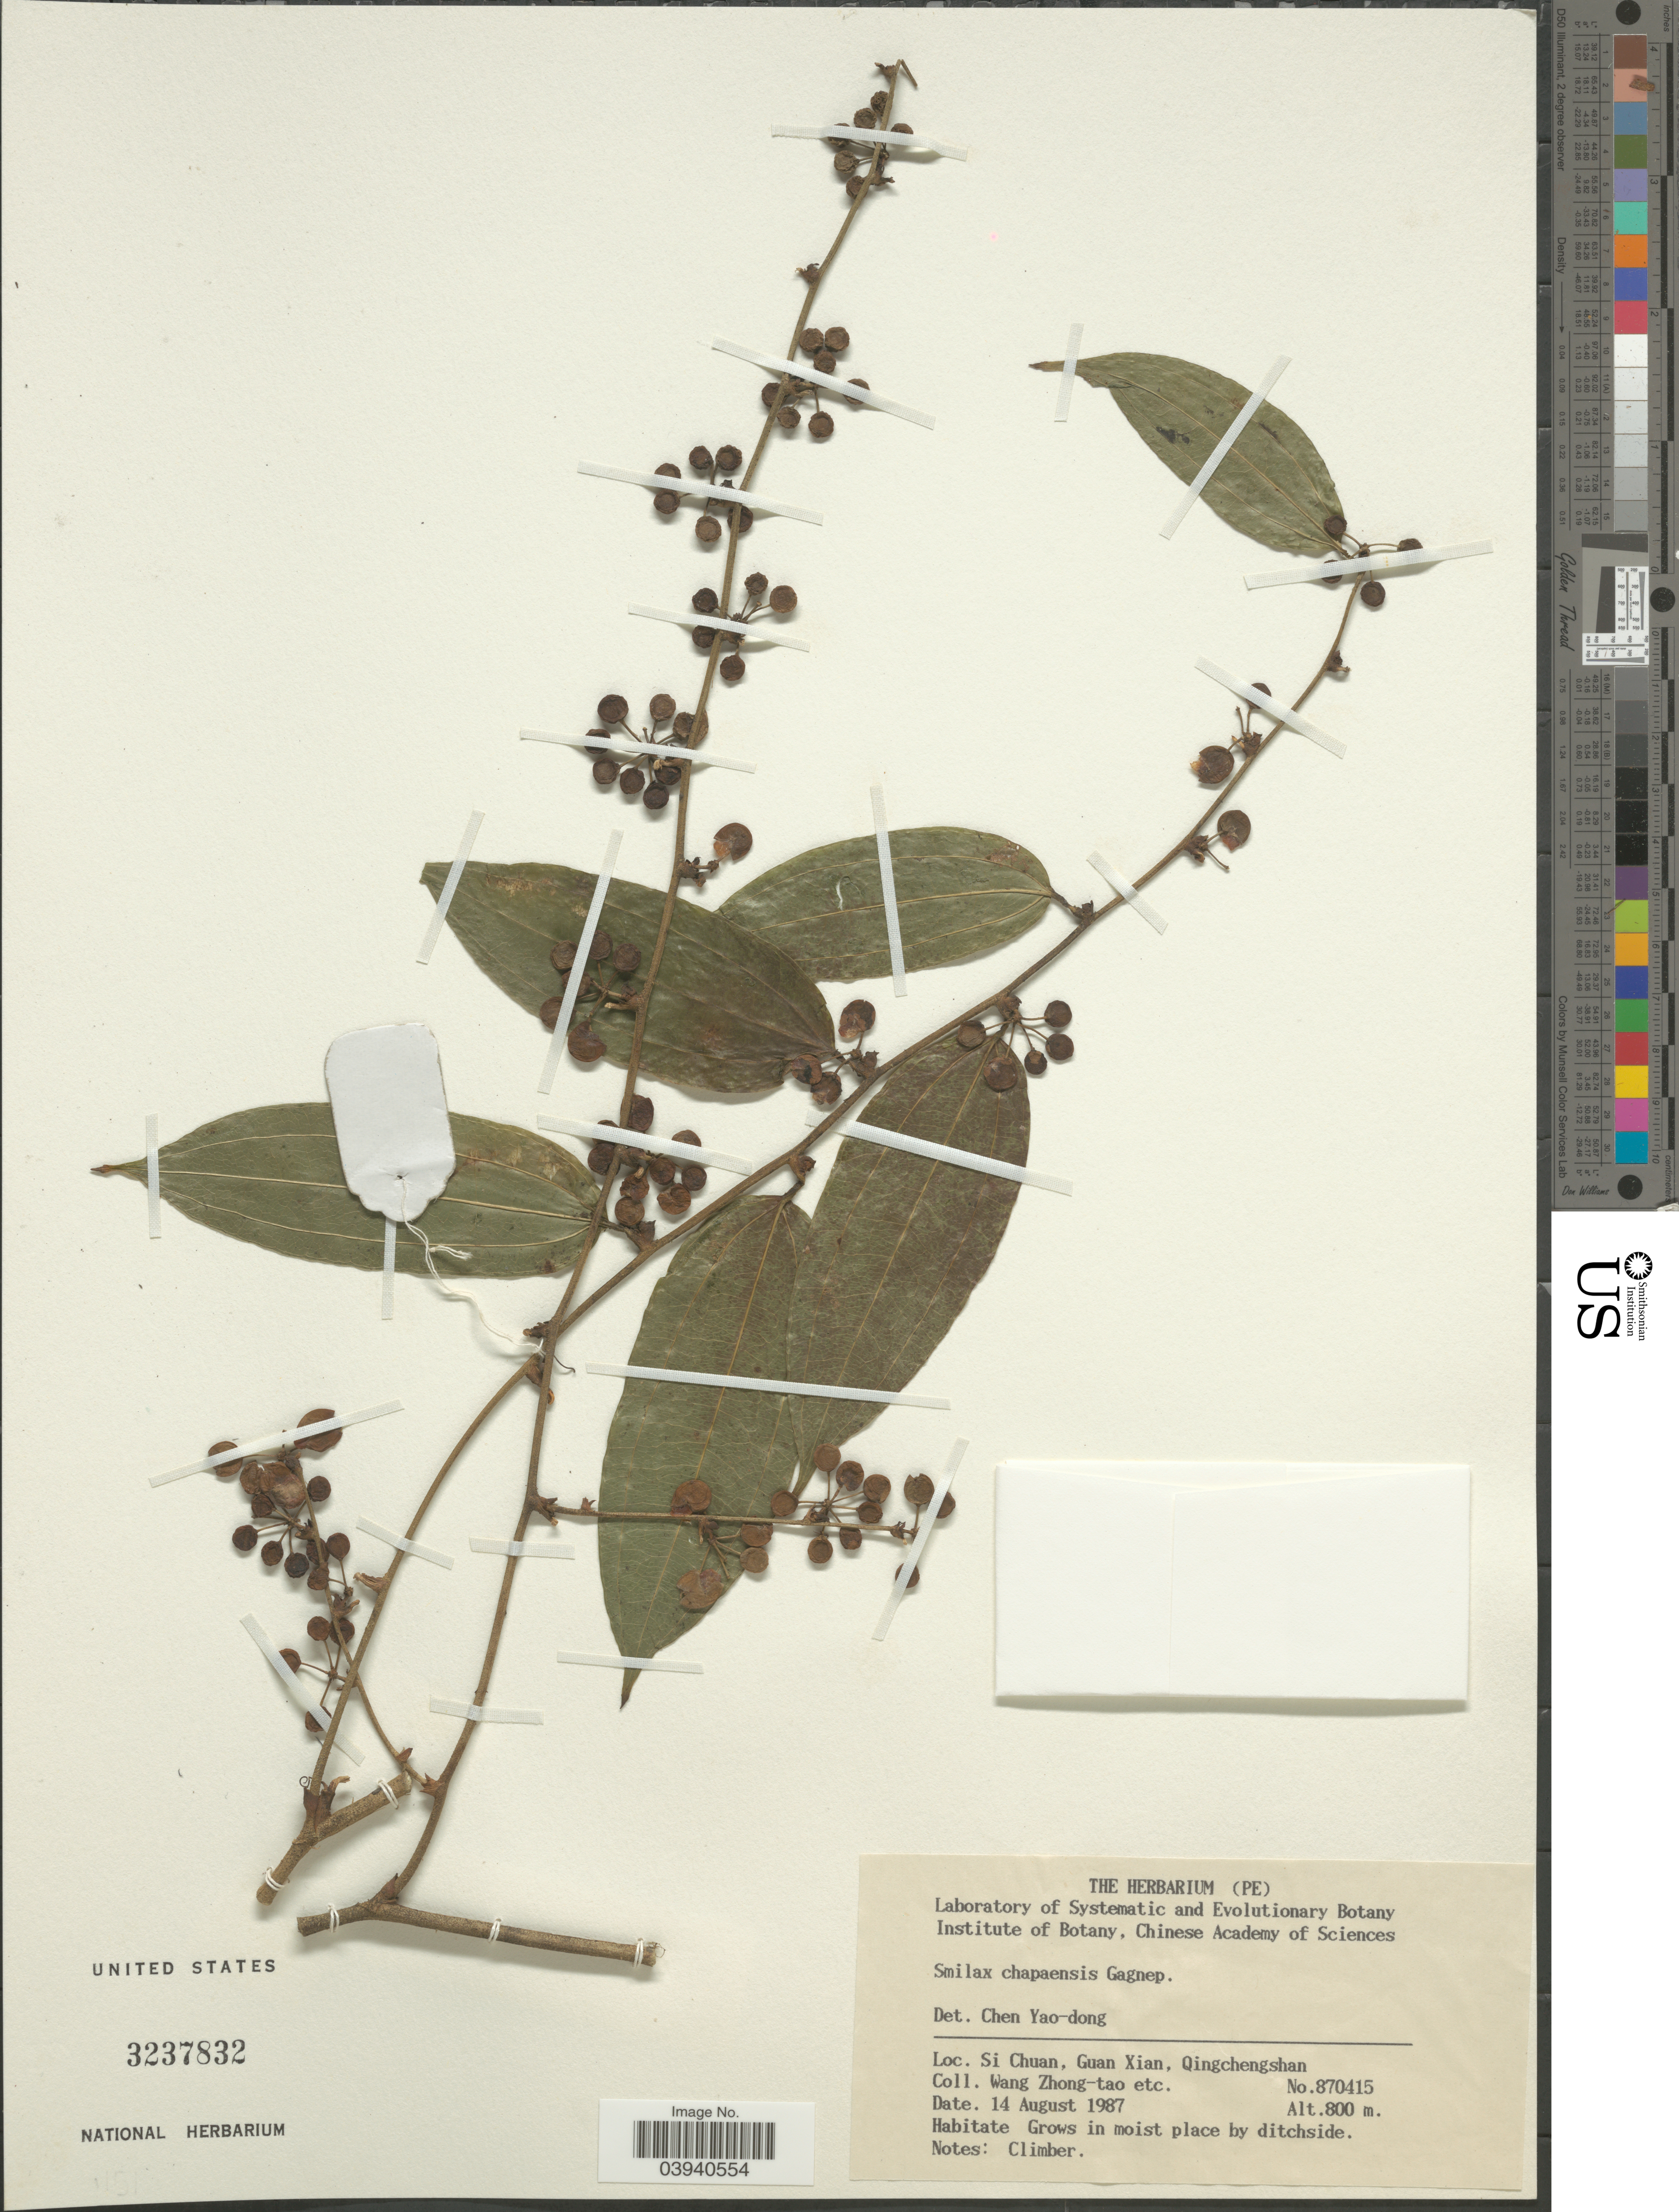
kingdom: Plantae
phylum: Tracheophyta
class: Liliopsida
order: Liliales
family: Smilacaceae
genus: Smilax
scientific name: Smilax chapaensis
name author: Gagnep.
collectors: W. Zhong-Tao & et al.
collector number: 870415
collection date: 1987-08-14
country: China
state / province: Sichuan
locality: Si Chuan, Guan Xian, Qingchengshan.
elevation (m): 800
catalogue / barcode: US 3237832